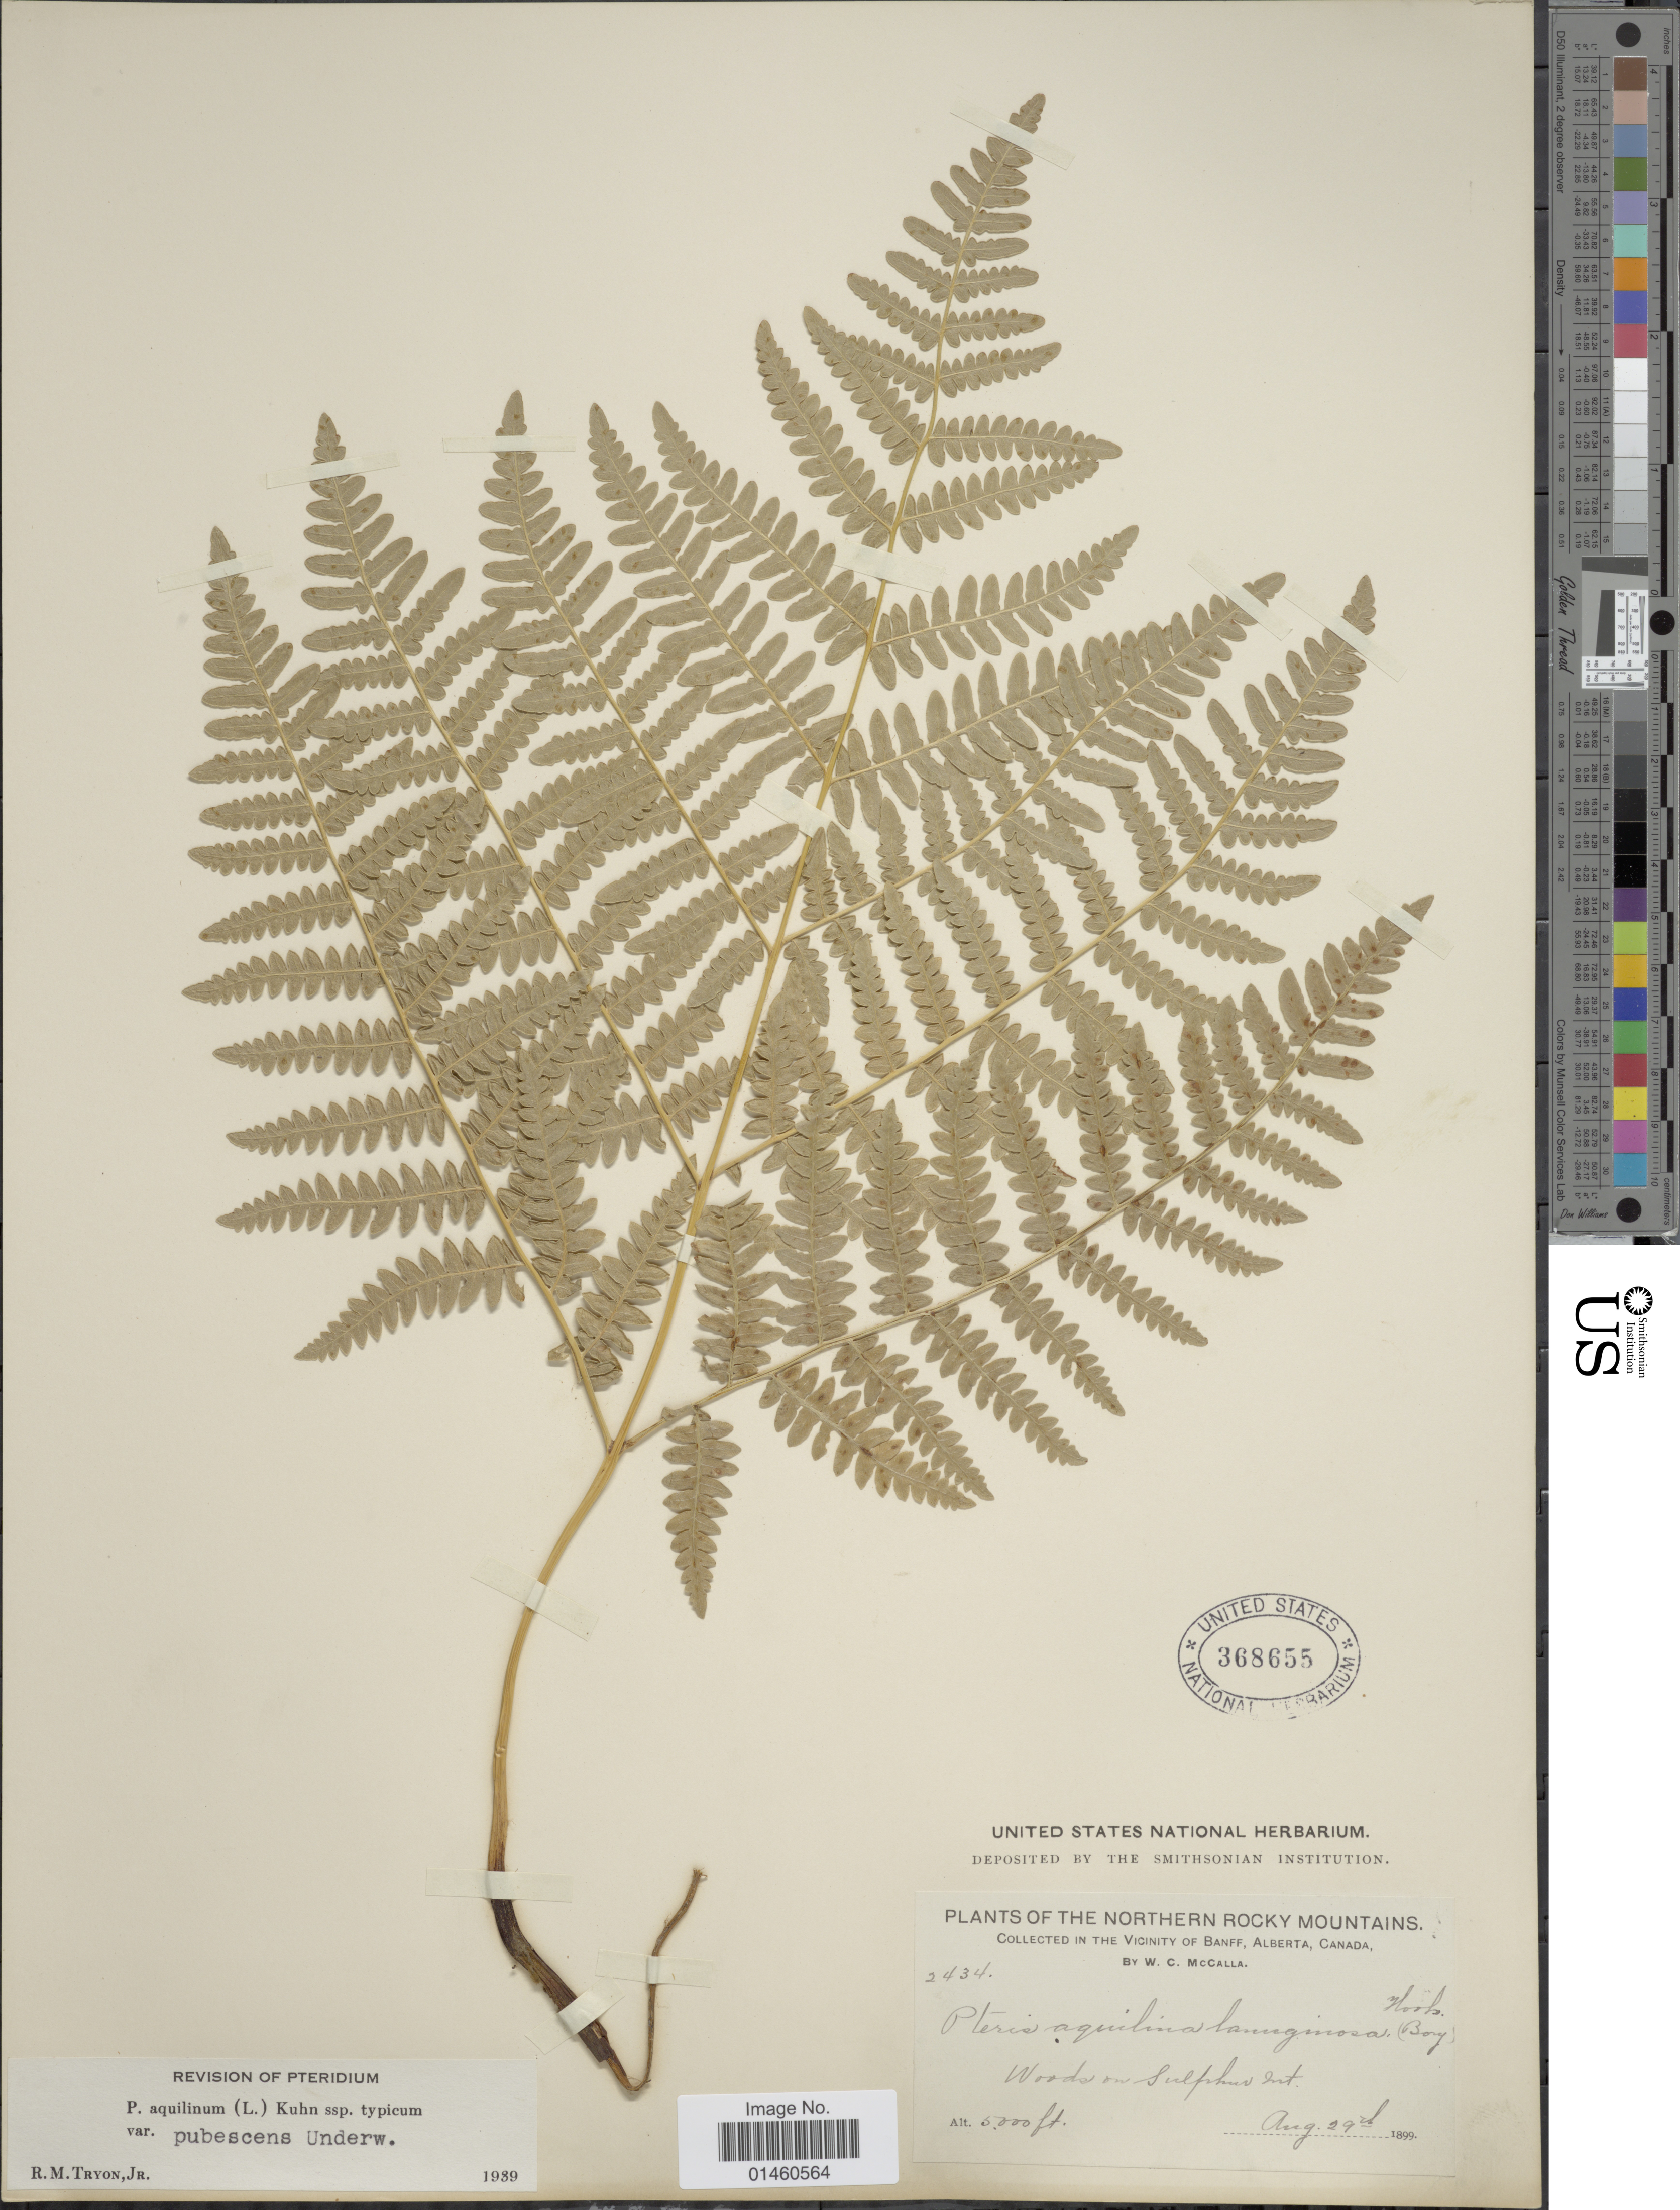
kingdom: Plantae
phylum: Tracheophyta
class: Polypodiopsida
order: Polypodiales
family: Dennstaedtiaceae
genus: Pteridium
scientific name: Pteridium pubescens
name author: (Underw.) Christenh.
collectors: W. McCalla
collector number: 2434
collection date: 1899-08-29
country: Canada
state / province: Alberta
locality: Vicinity of Banff, woods on Sulphur Int.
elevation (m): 1524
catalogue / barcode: US 368655